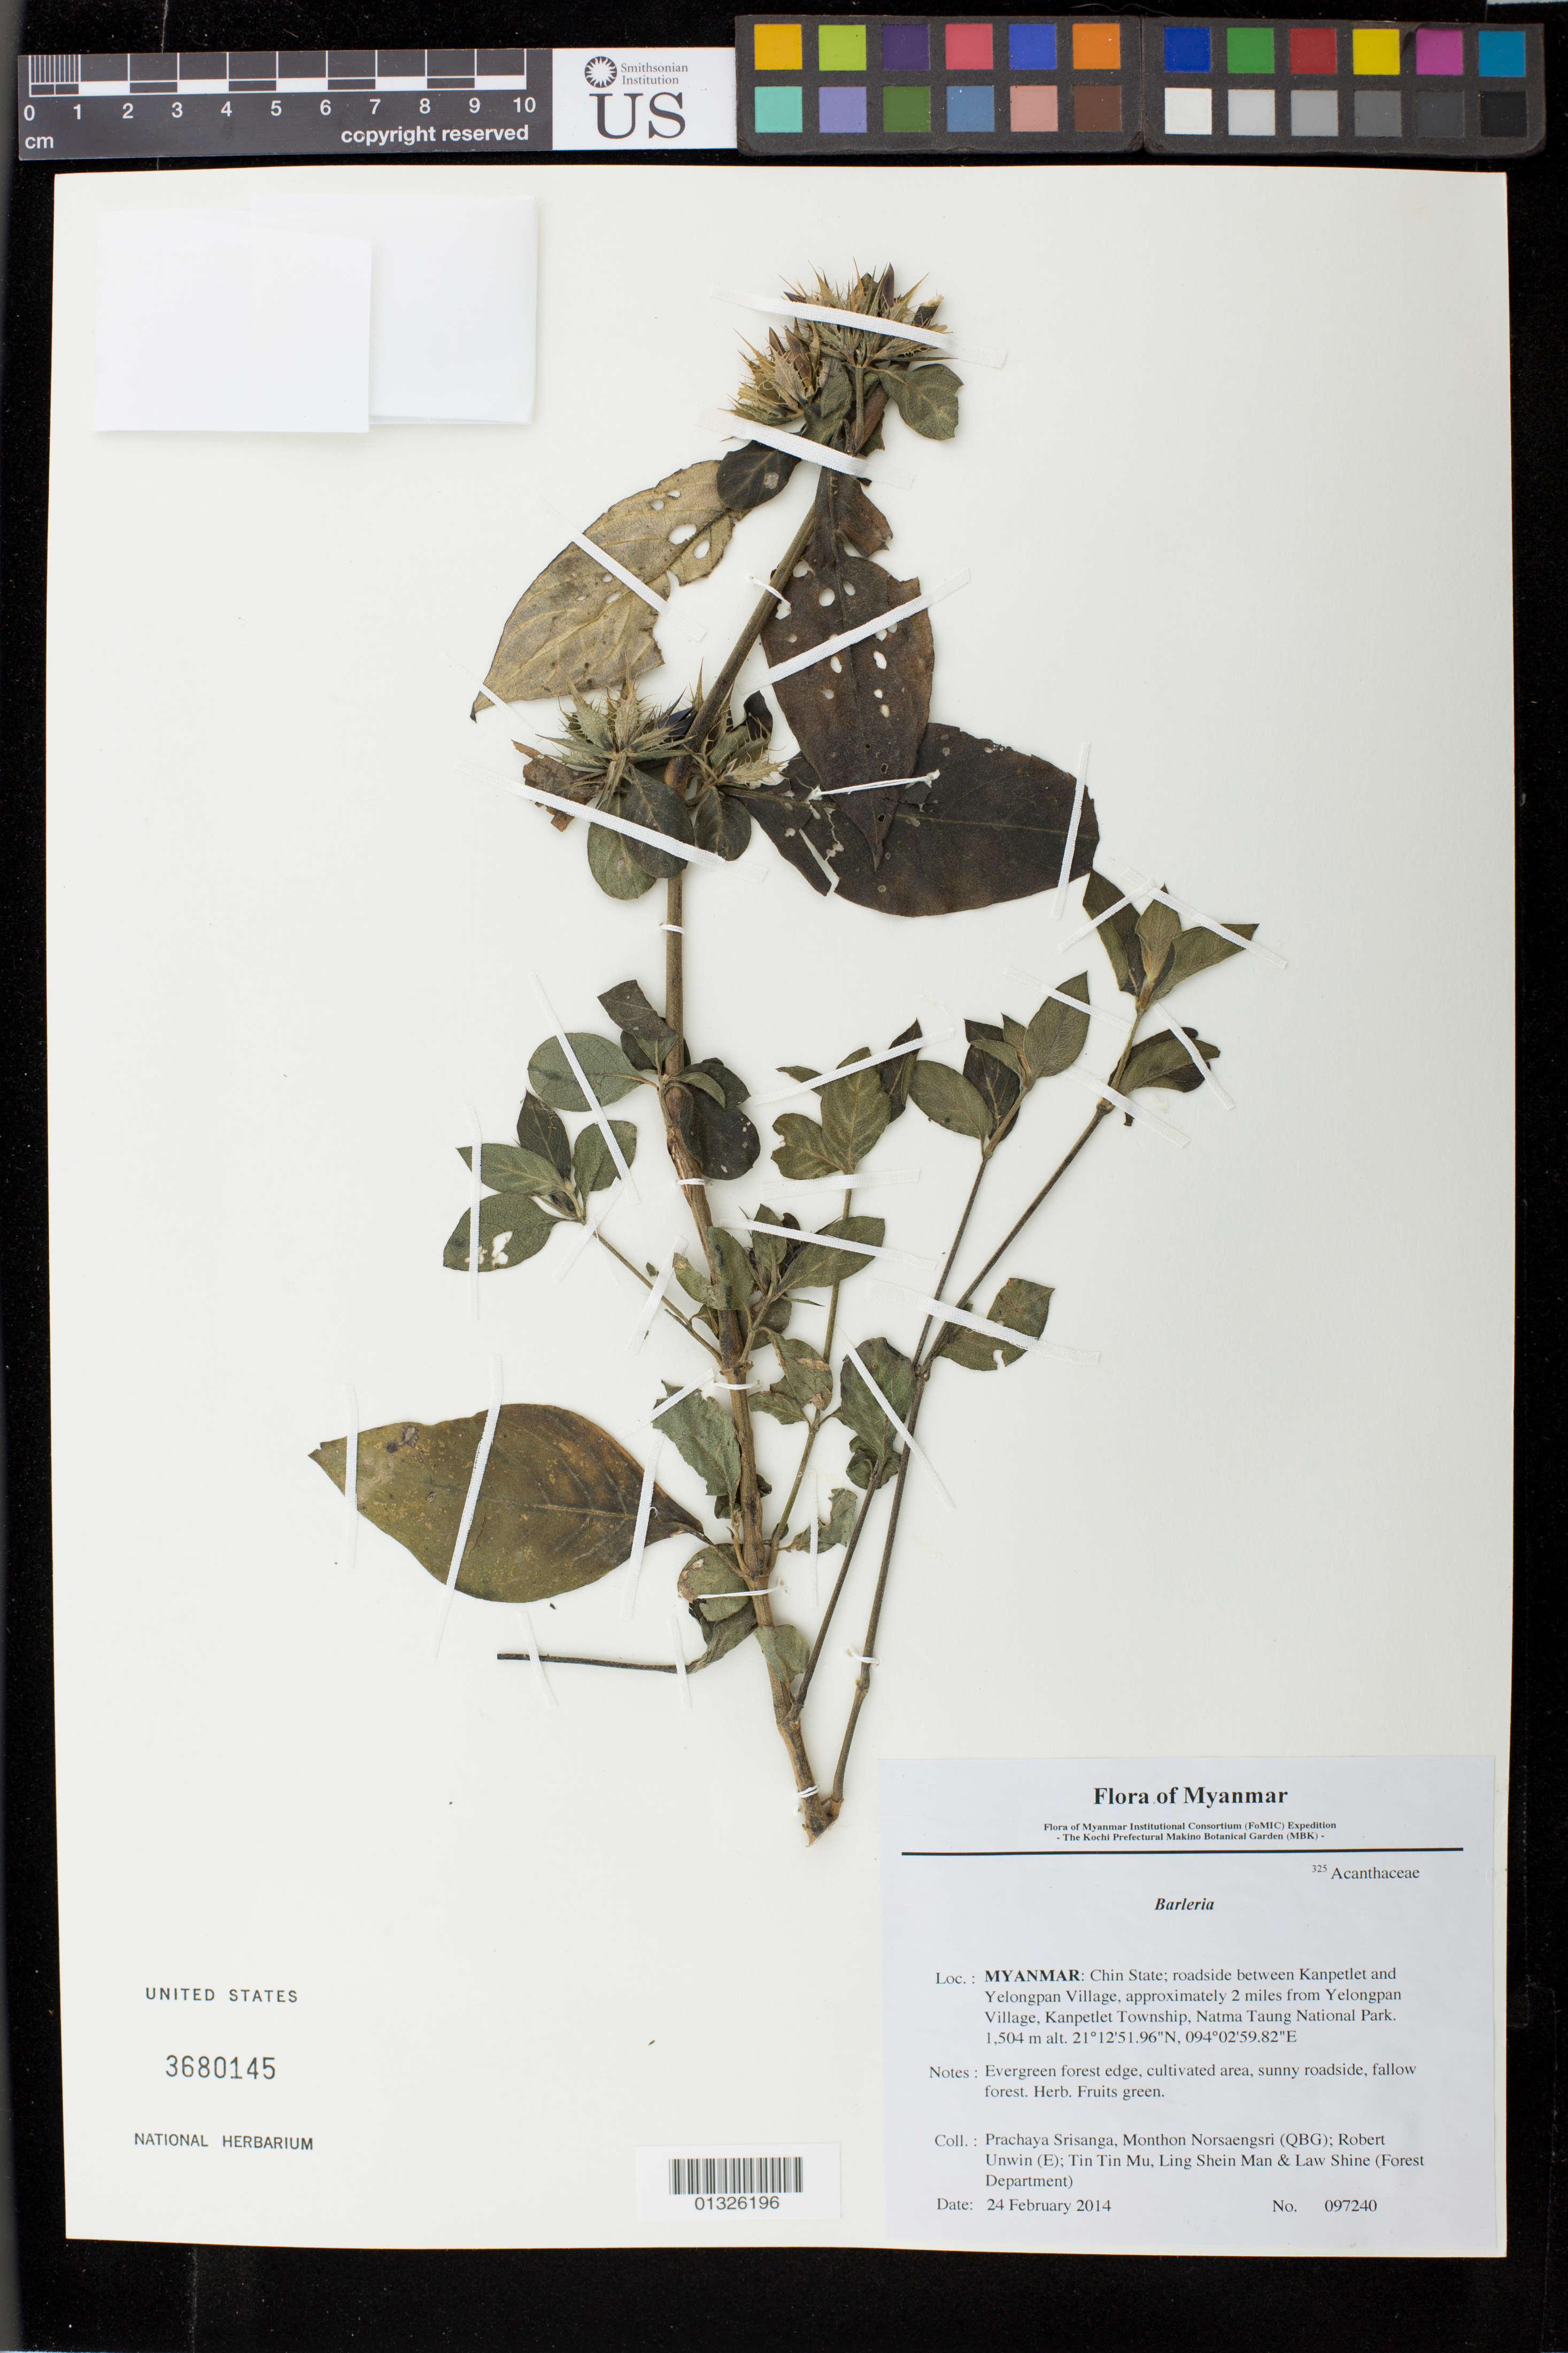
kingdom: Plantae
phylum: Tracheophyta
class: Magnoliopsida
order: Lamiales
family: Acanthaceae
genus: Barleria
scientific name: Barleria sp.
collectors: P. Srisanga, M. Norsaengsri, R. Unwin, Tin Tin Mu, Ling Shein Man & L. Shine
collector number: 97240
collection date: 2014-02-24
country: Myanmar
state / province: Chin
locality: Roadside between Kanpetlet and Yelongpan Village, approximately 2 miles from Yelongpan Village, Kanpetlet Township, Natma Taung National Park.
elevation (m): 1504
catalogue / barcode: US 3680145